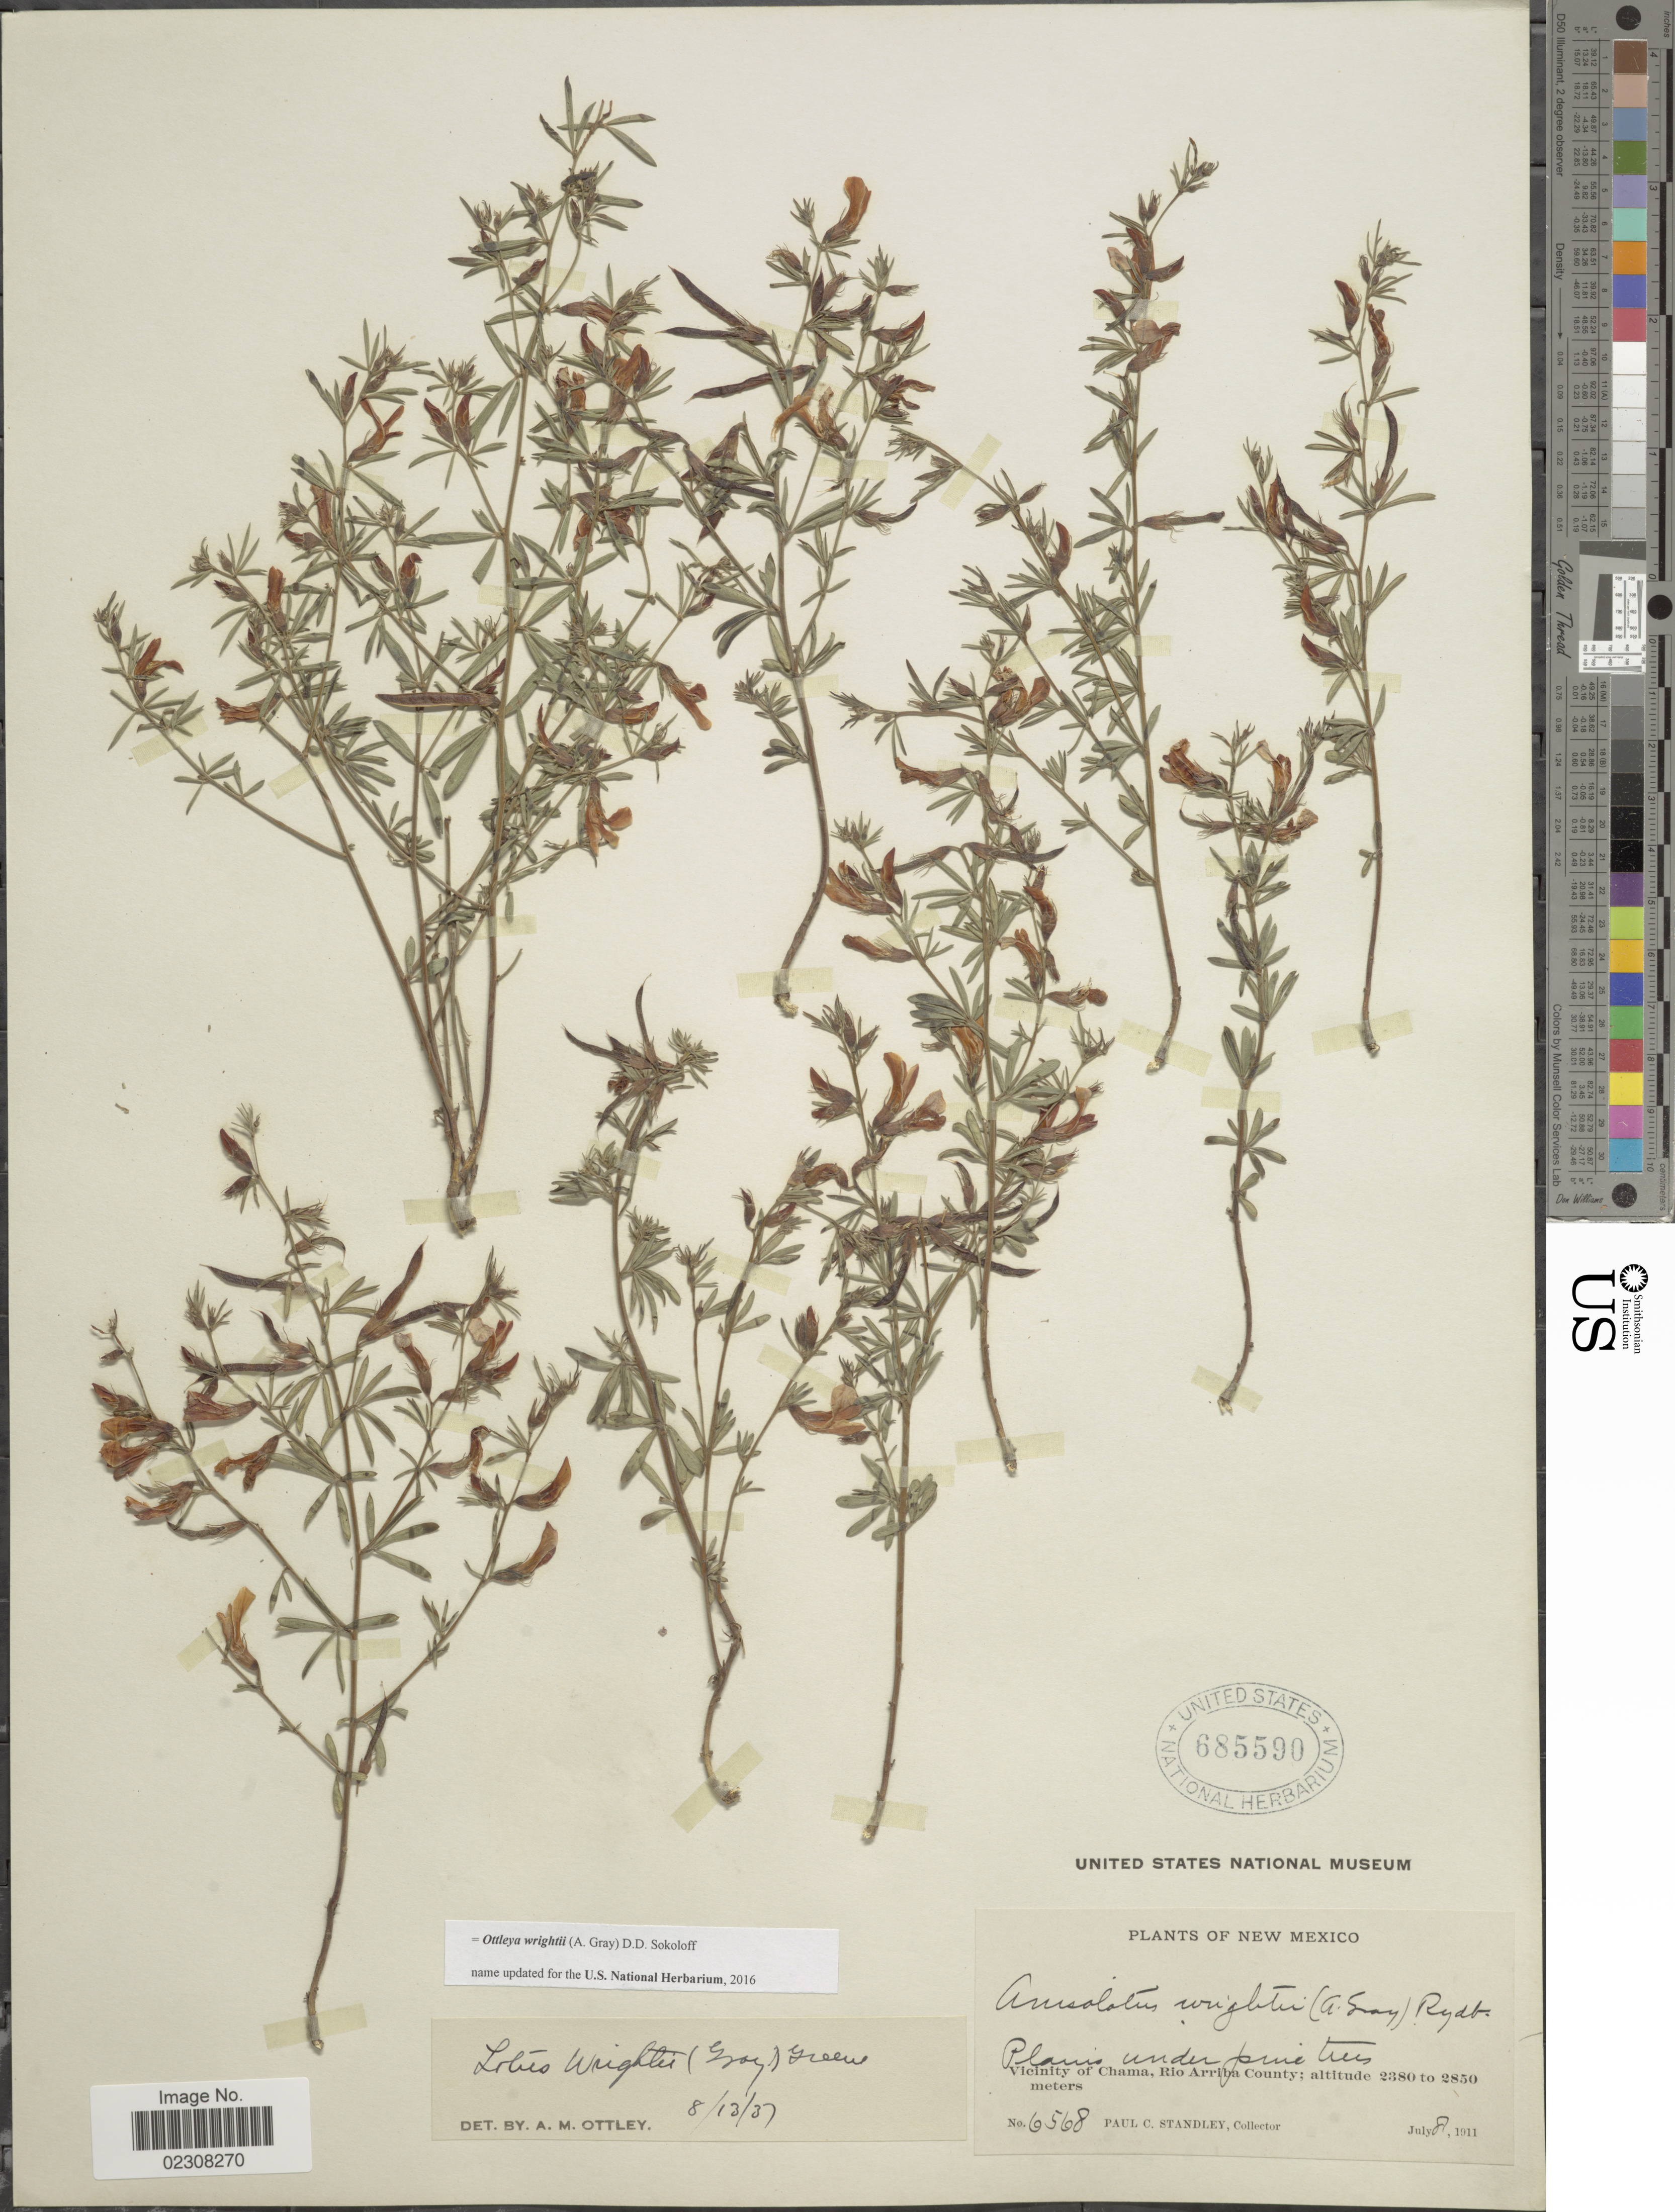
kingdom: Plantae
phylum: Tracheophyta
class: Magnoliopsida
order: Fabales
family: Fabaceae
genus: Ottleya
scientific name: Ottleya wrightii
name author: (A. Gray) D.D. Sokoloff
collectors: P. C. Standley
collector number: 6568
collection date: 1911-07-08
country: United States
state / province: New Mexico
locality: Vicinity of Chama, Rio Arriba County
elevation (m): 2380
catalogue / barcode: US 685590